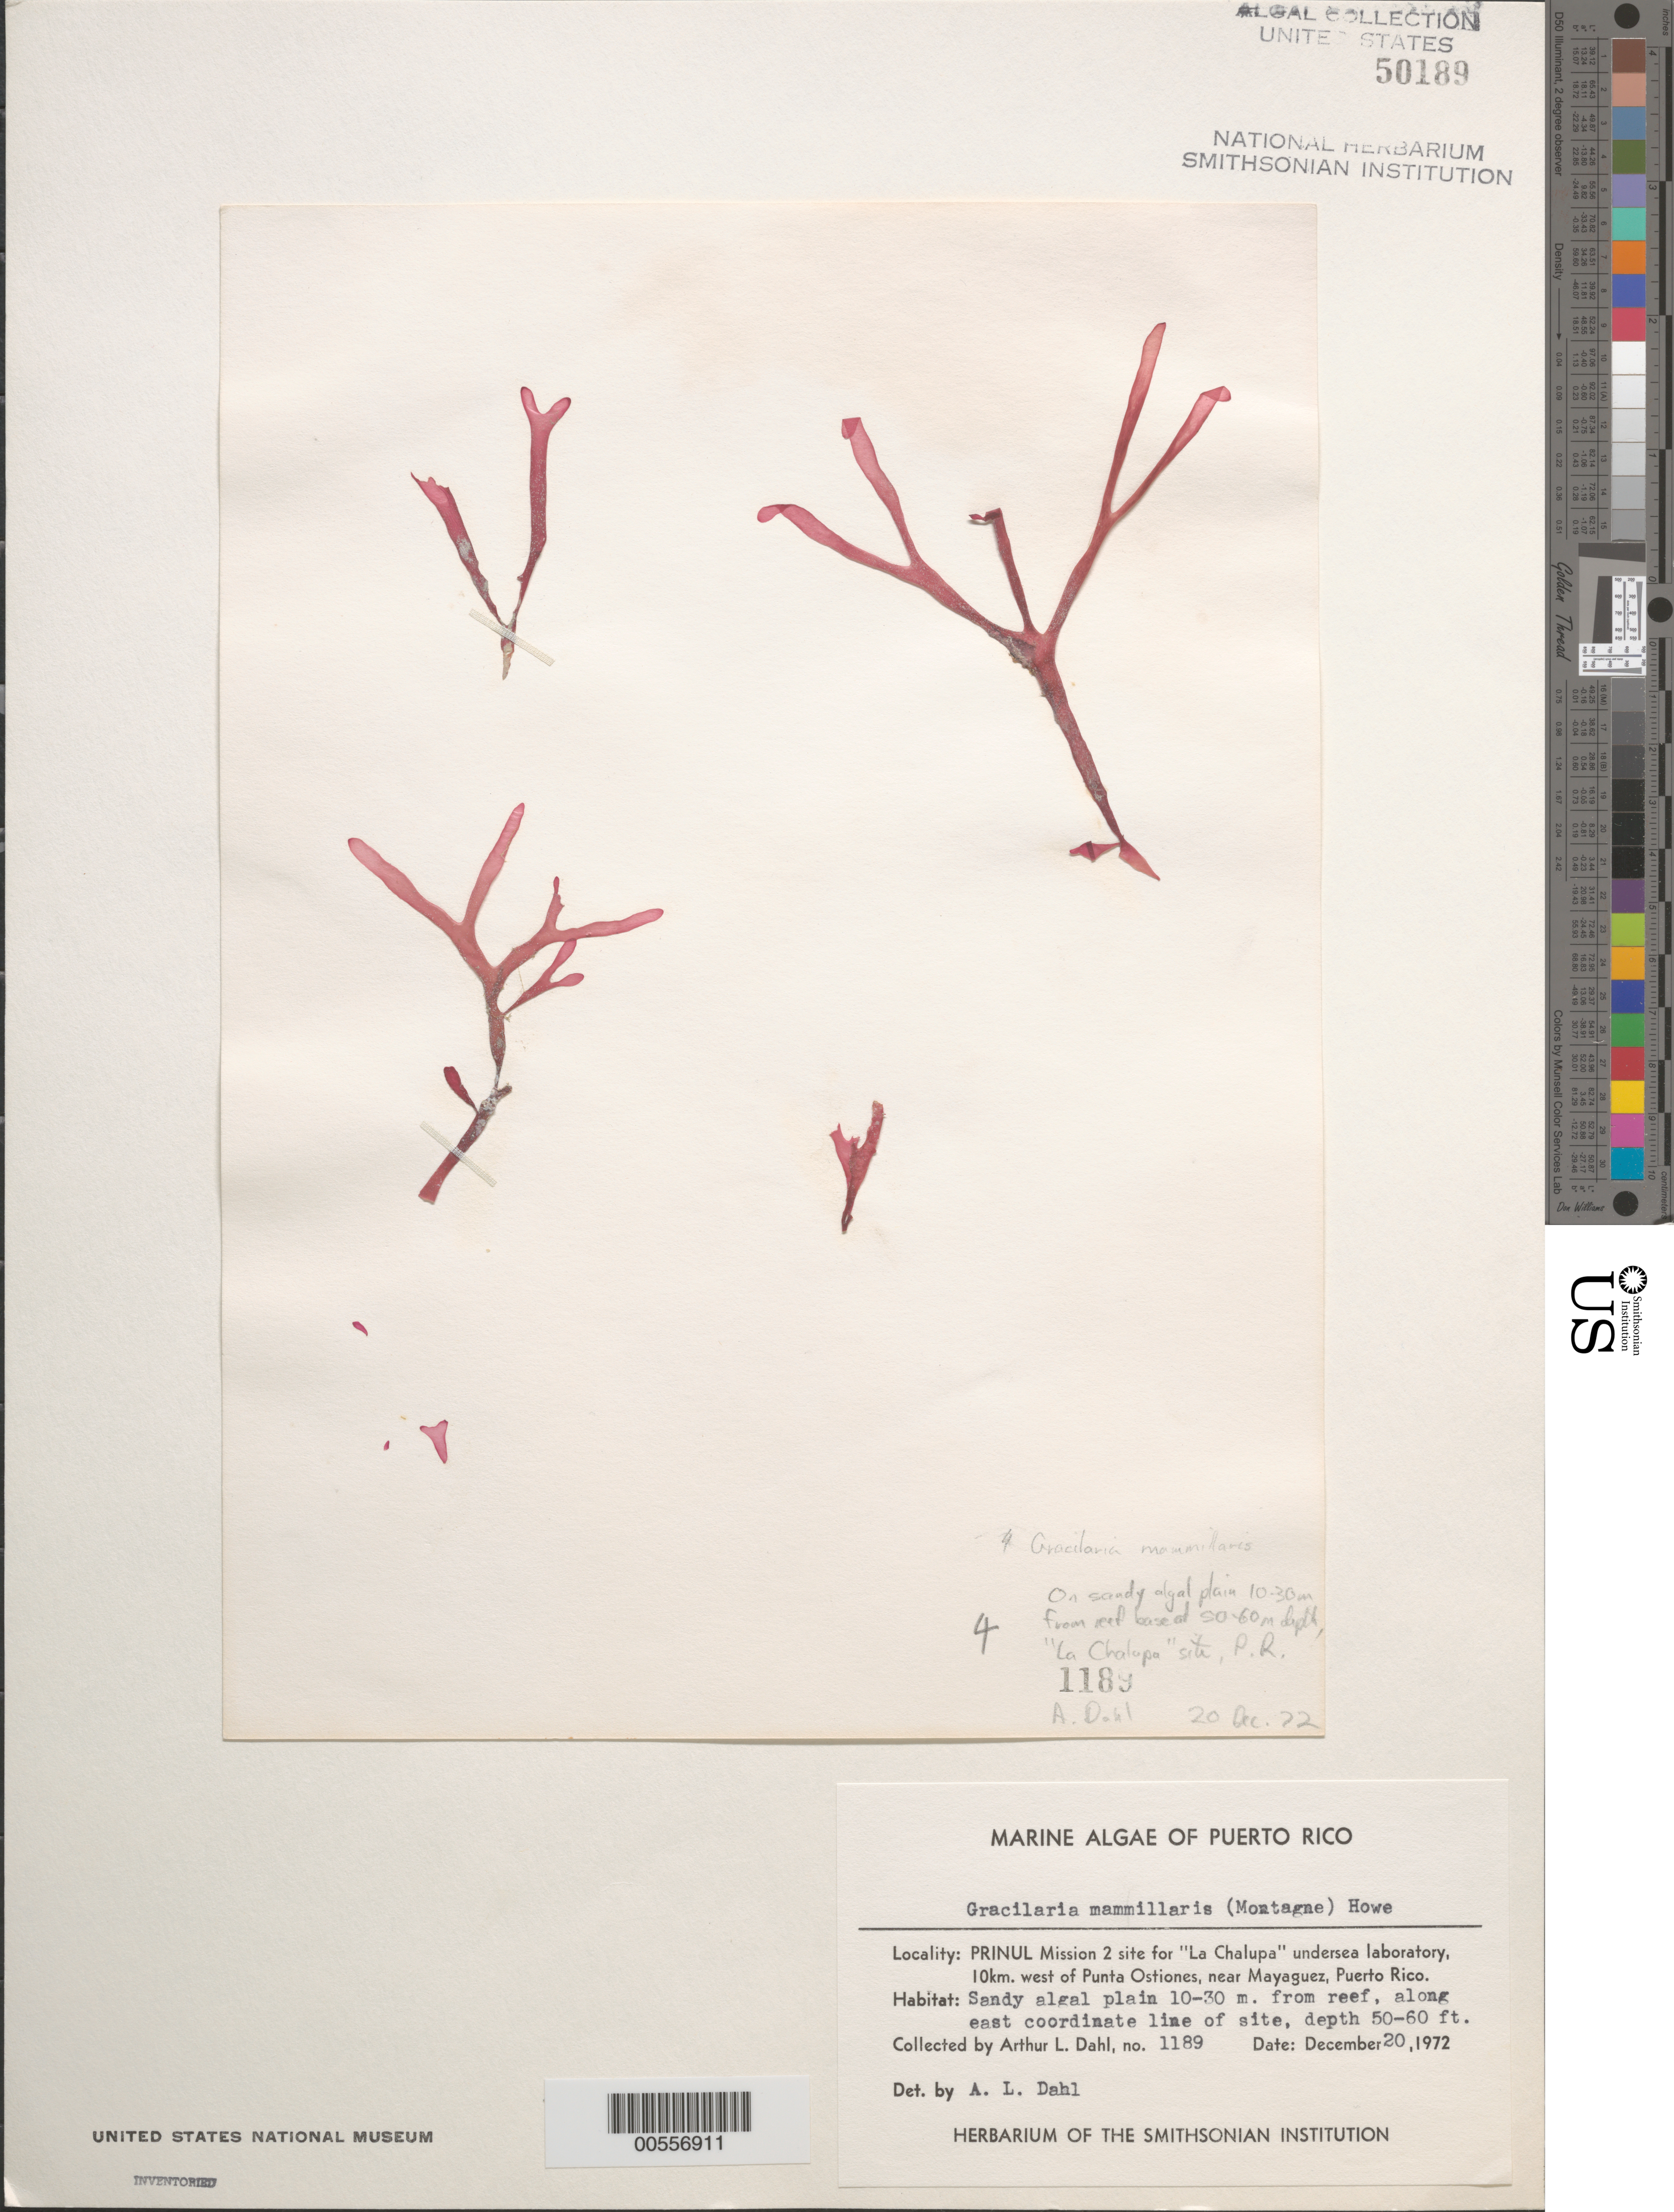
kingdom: Plantae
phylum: Rhodophyta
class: Florideophyceae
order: Gracilariales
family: Gracilariaceae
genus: Gracilaria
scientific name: Gracilaria mammillaris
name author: (Mont.) M. Howe in Britton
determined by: Dahl, A. E.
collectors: A. Dahl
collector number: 1189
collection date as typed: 20 Dec 1972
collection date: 1972-12-20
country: Puerto Rico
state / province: Mayaguez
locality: La chalupa undersea laboratory, 10 km west of punta ostiones, near mayaguez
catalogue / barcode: US 50189